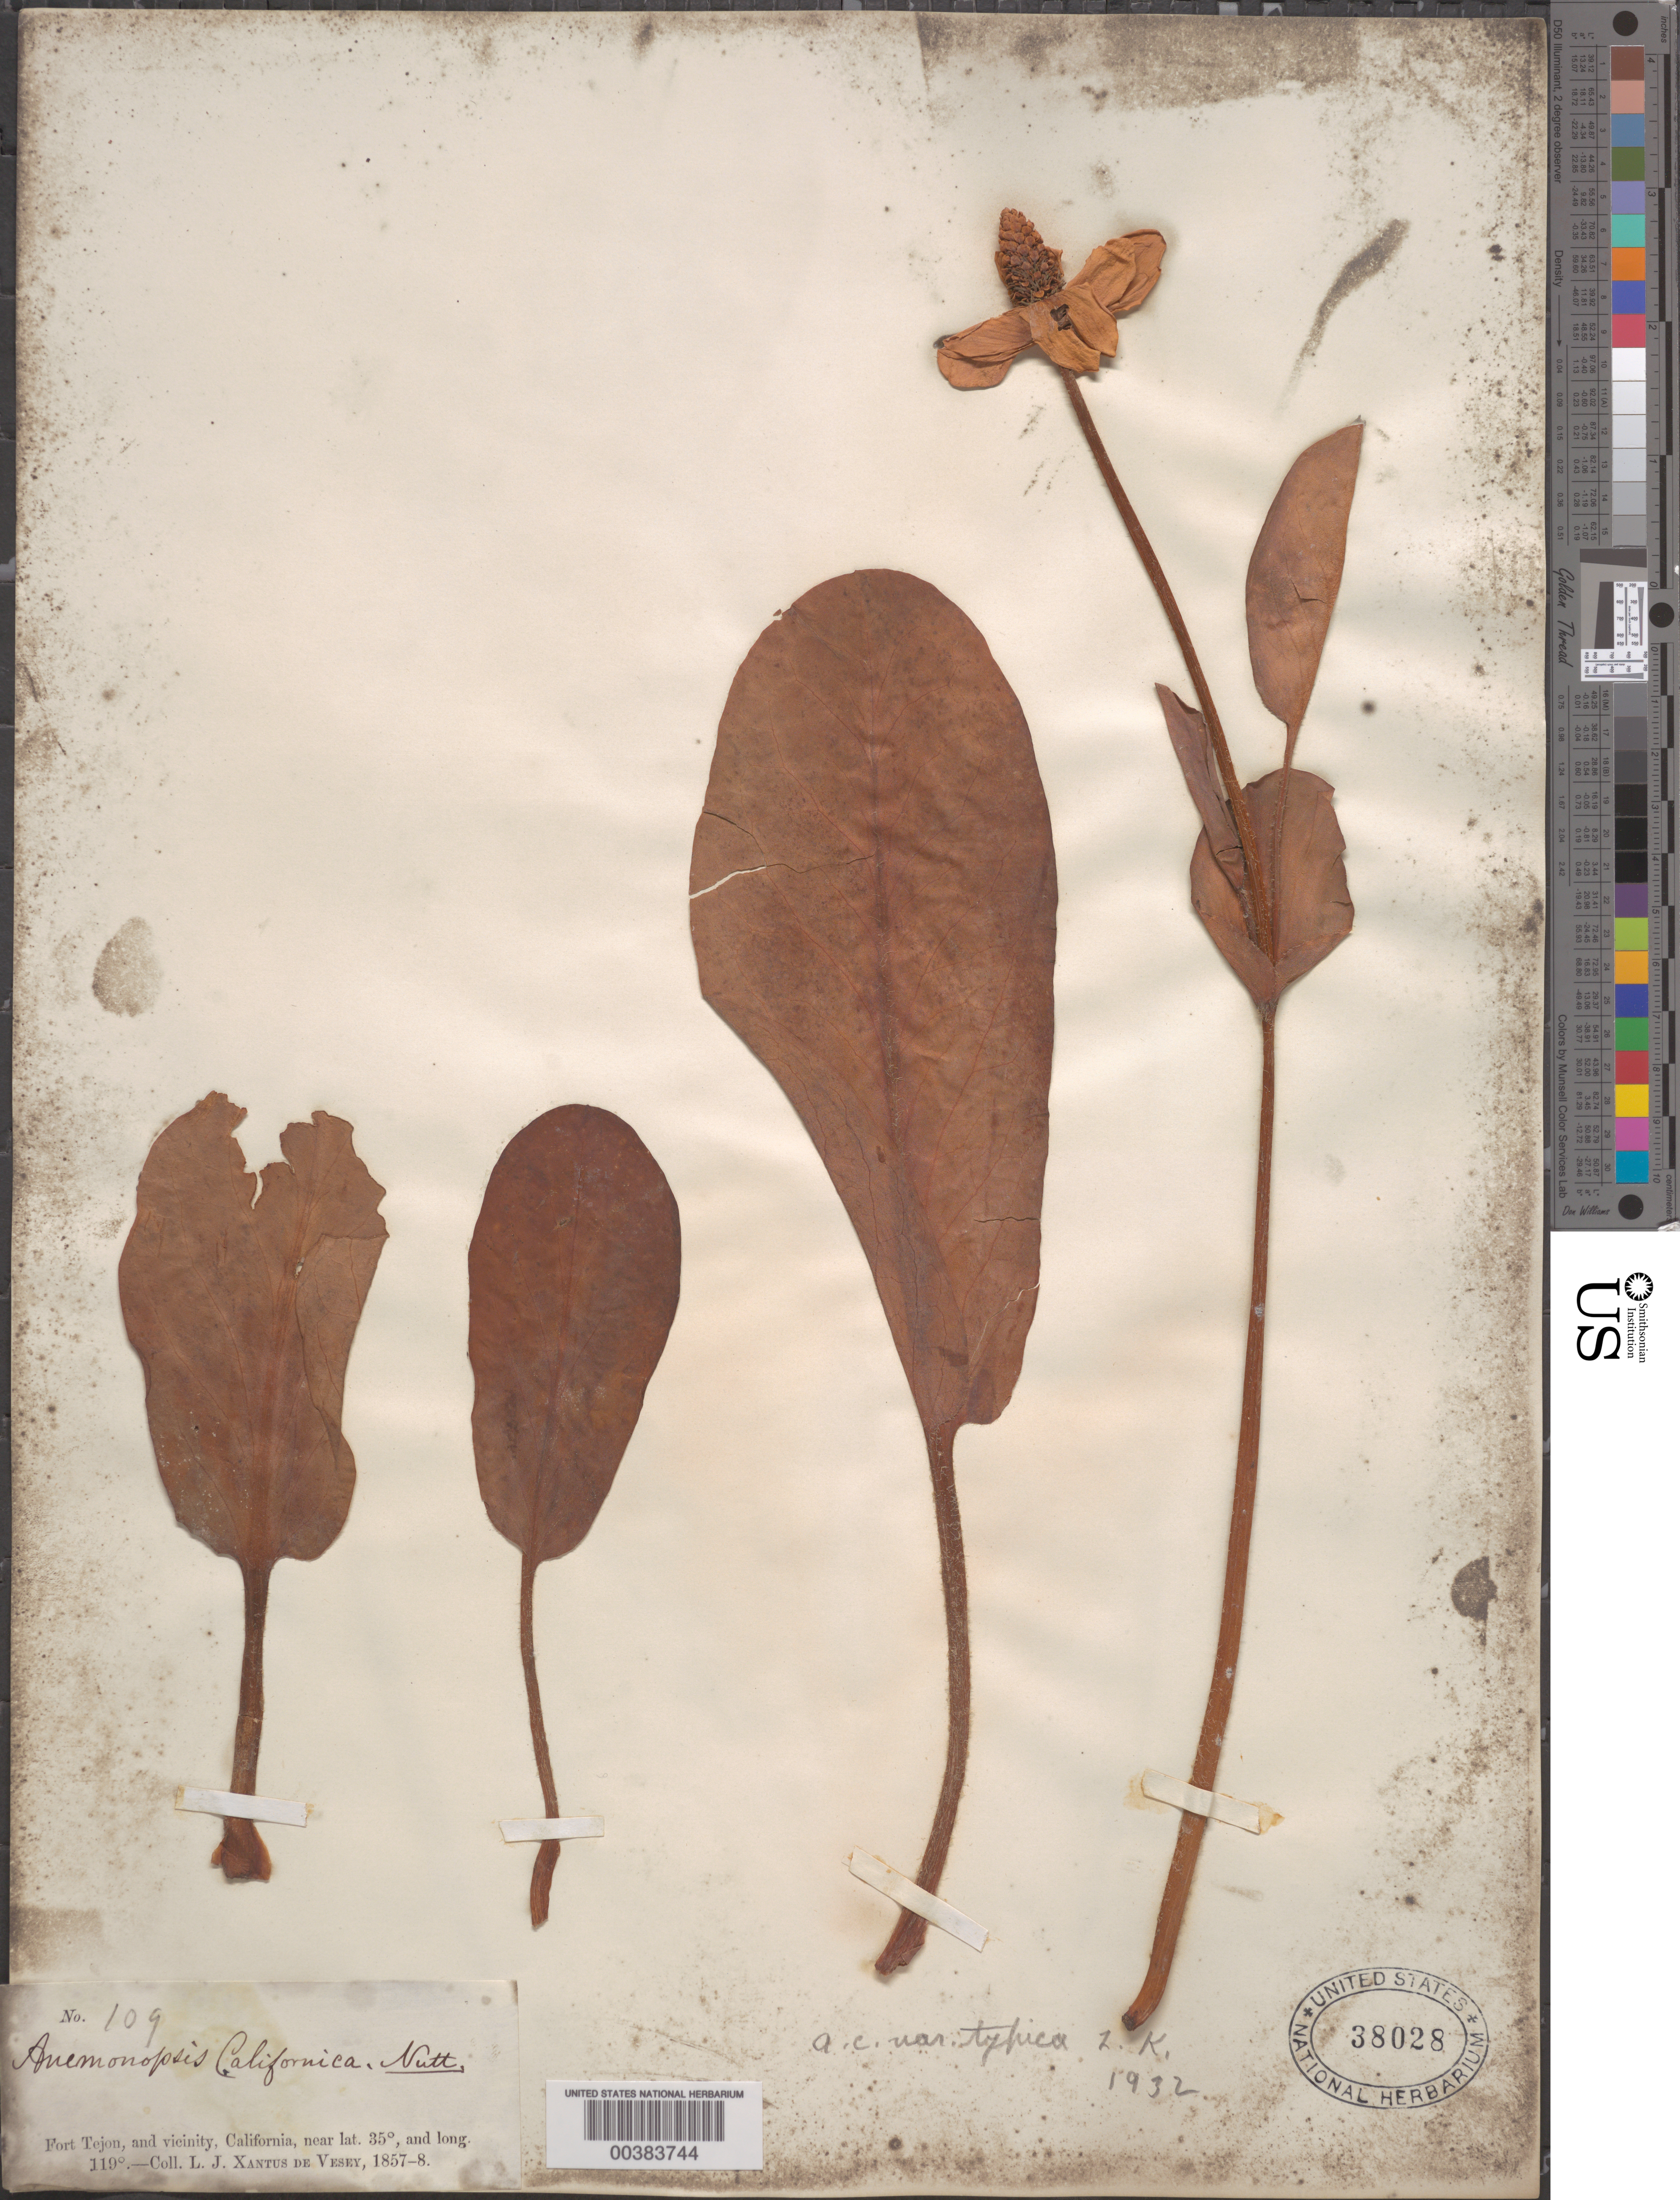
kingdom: Plantae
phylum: Tracheophyta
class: Magnoliopsida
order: Piperales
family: Saururaceae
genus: Anemopsis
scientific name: Anemopsis californica var. typica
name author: Kelso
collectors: J. Xantus de Vesey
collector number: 109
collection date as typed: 1857 to -- -- 1858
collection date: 1857/1858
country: United States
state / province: California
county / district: Kern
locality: Ft. tejon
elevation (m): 91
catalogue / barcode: US 38028